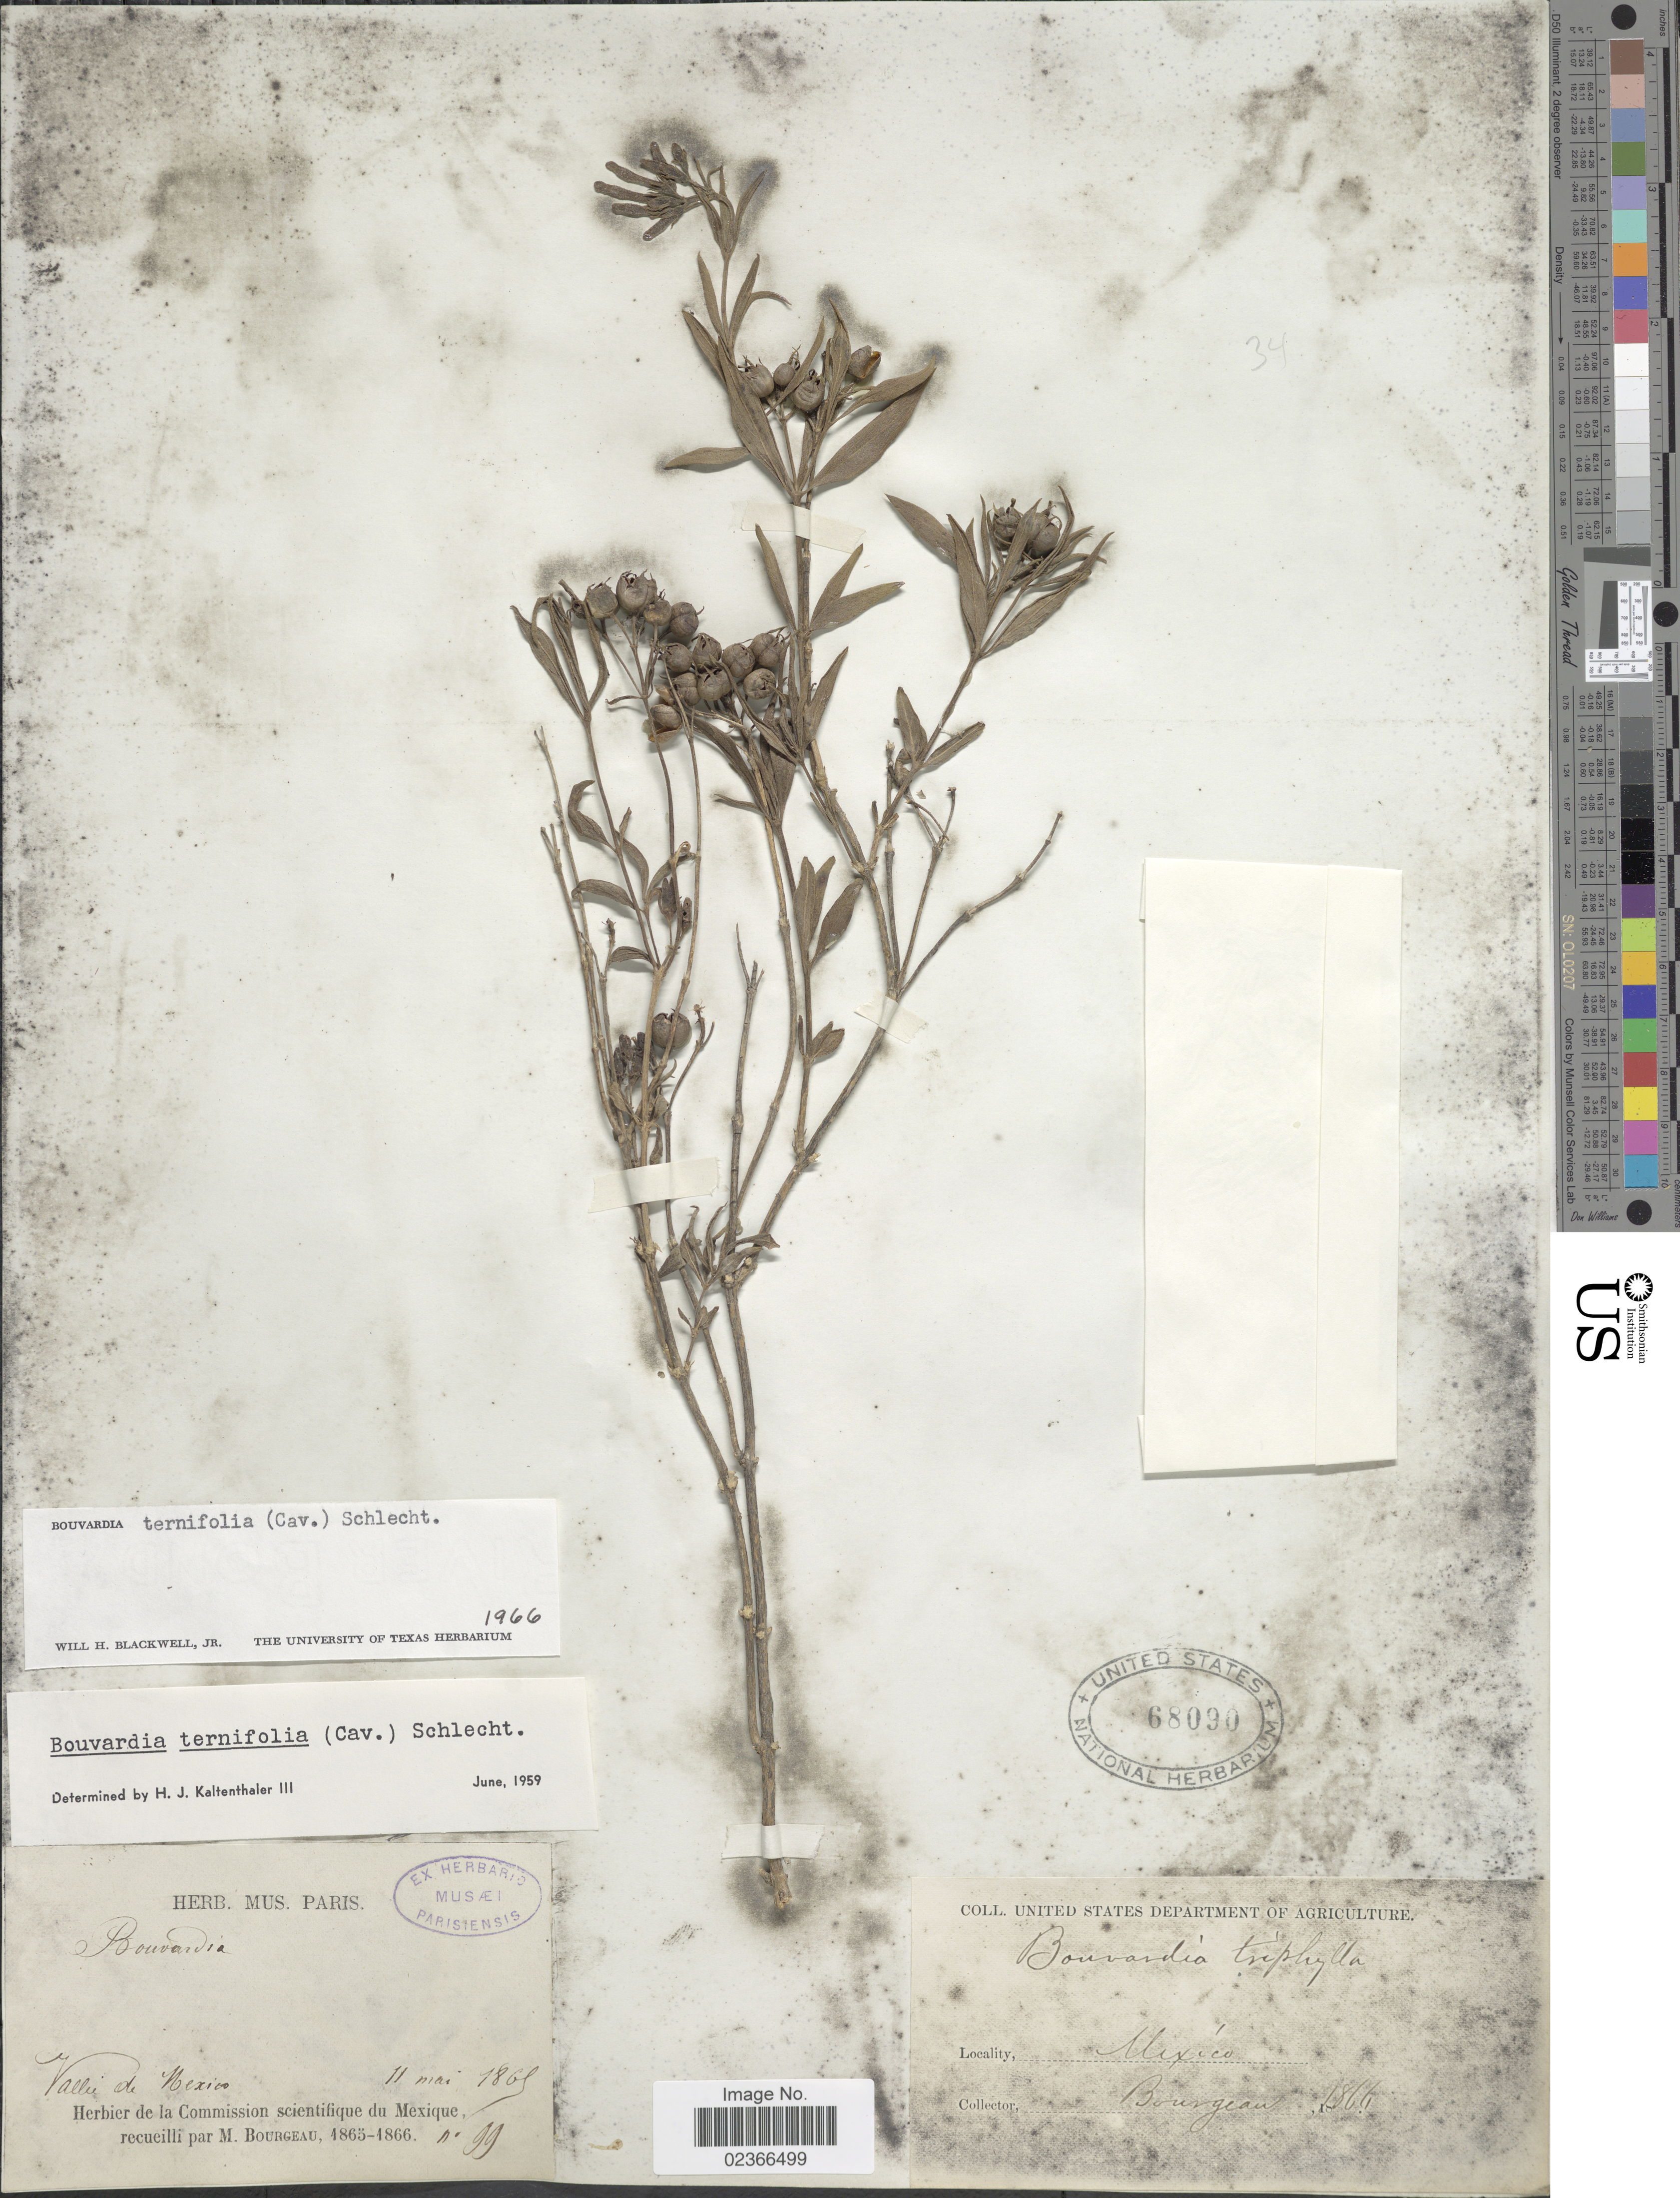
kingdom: Plantae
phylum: Tracheophyta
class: Magnoliopsida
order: Gentianales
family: Rubiaceae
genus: Bouvardia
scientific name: Bouvardia ternifolia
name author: (Cav.) Schltdl.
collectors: M. Bourgeau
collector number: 99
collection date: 1869-05-11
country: Mexico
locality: Valle de Mexico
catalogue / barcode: US 68090